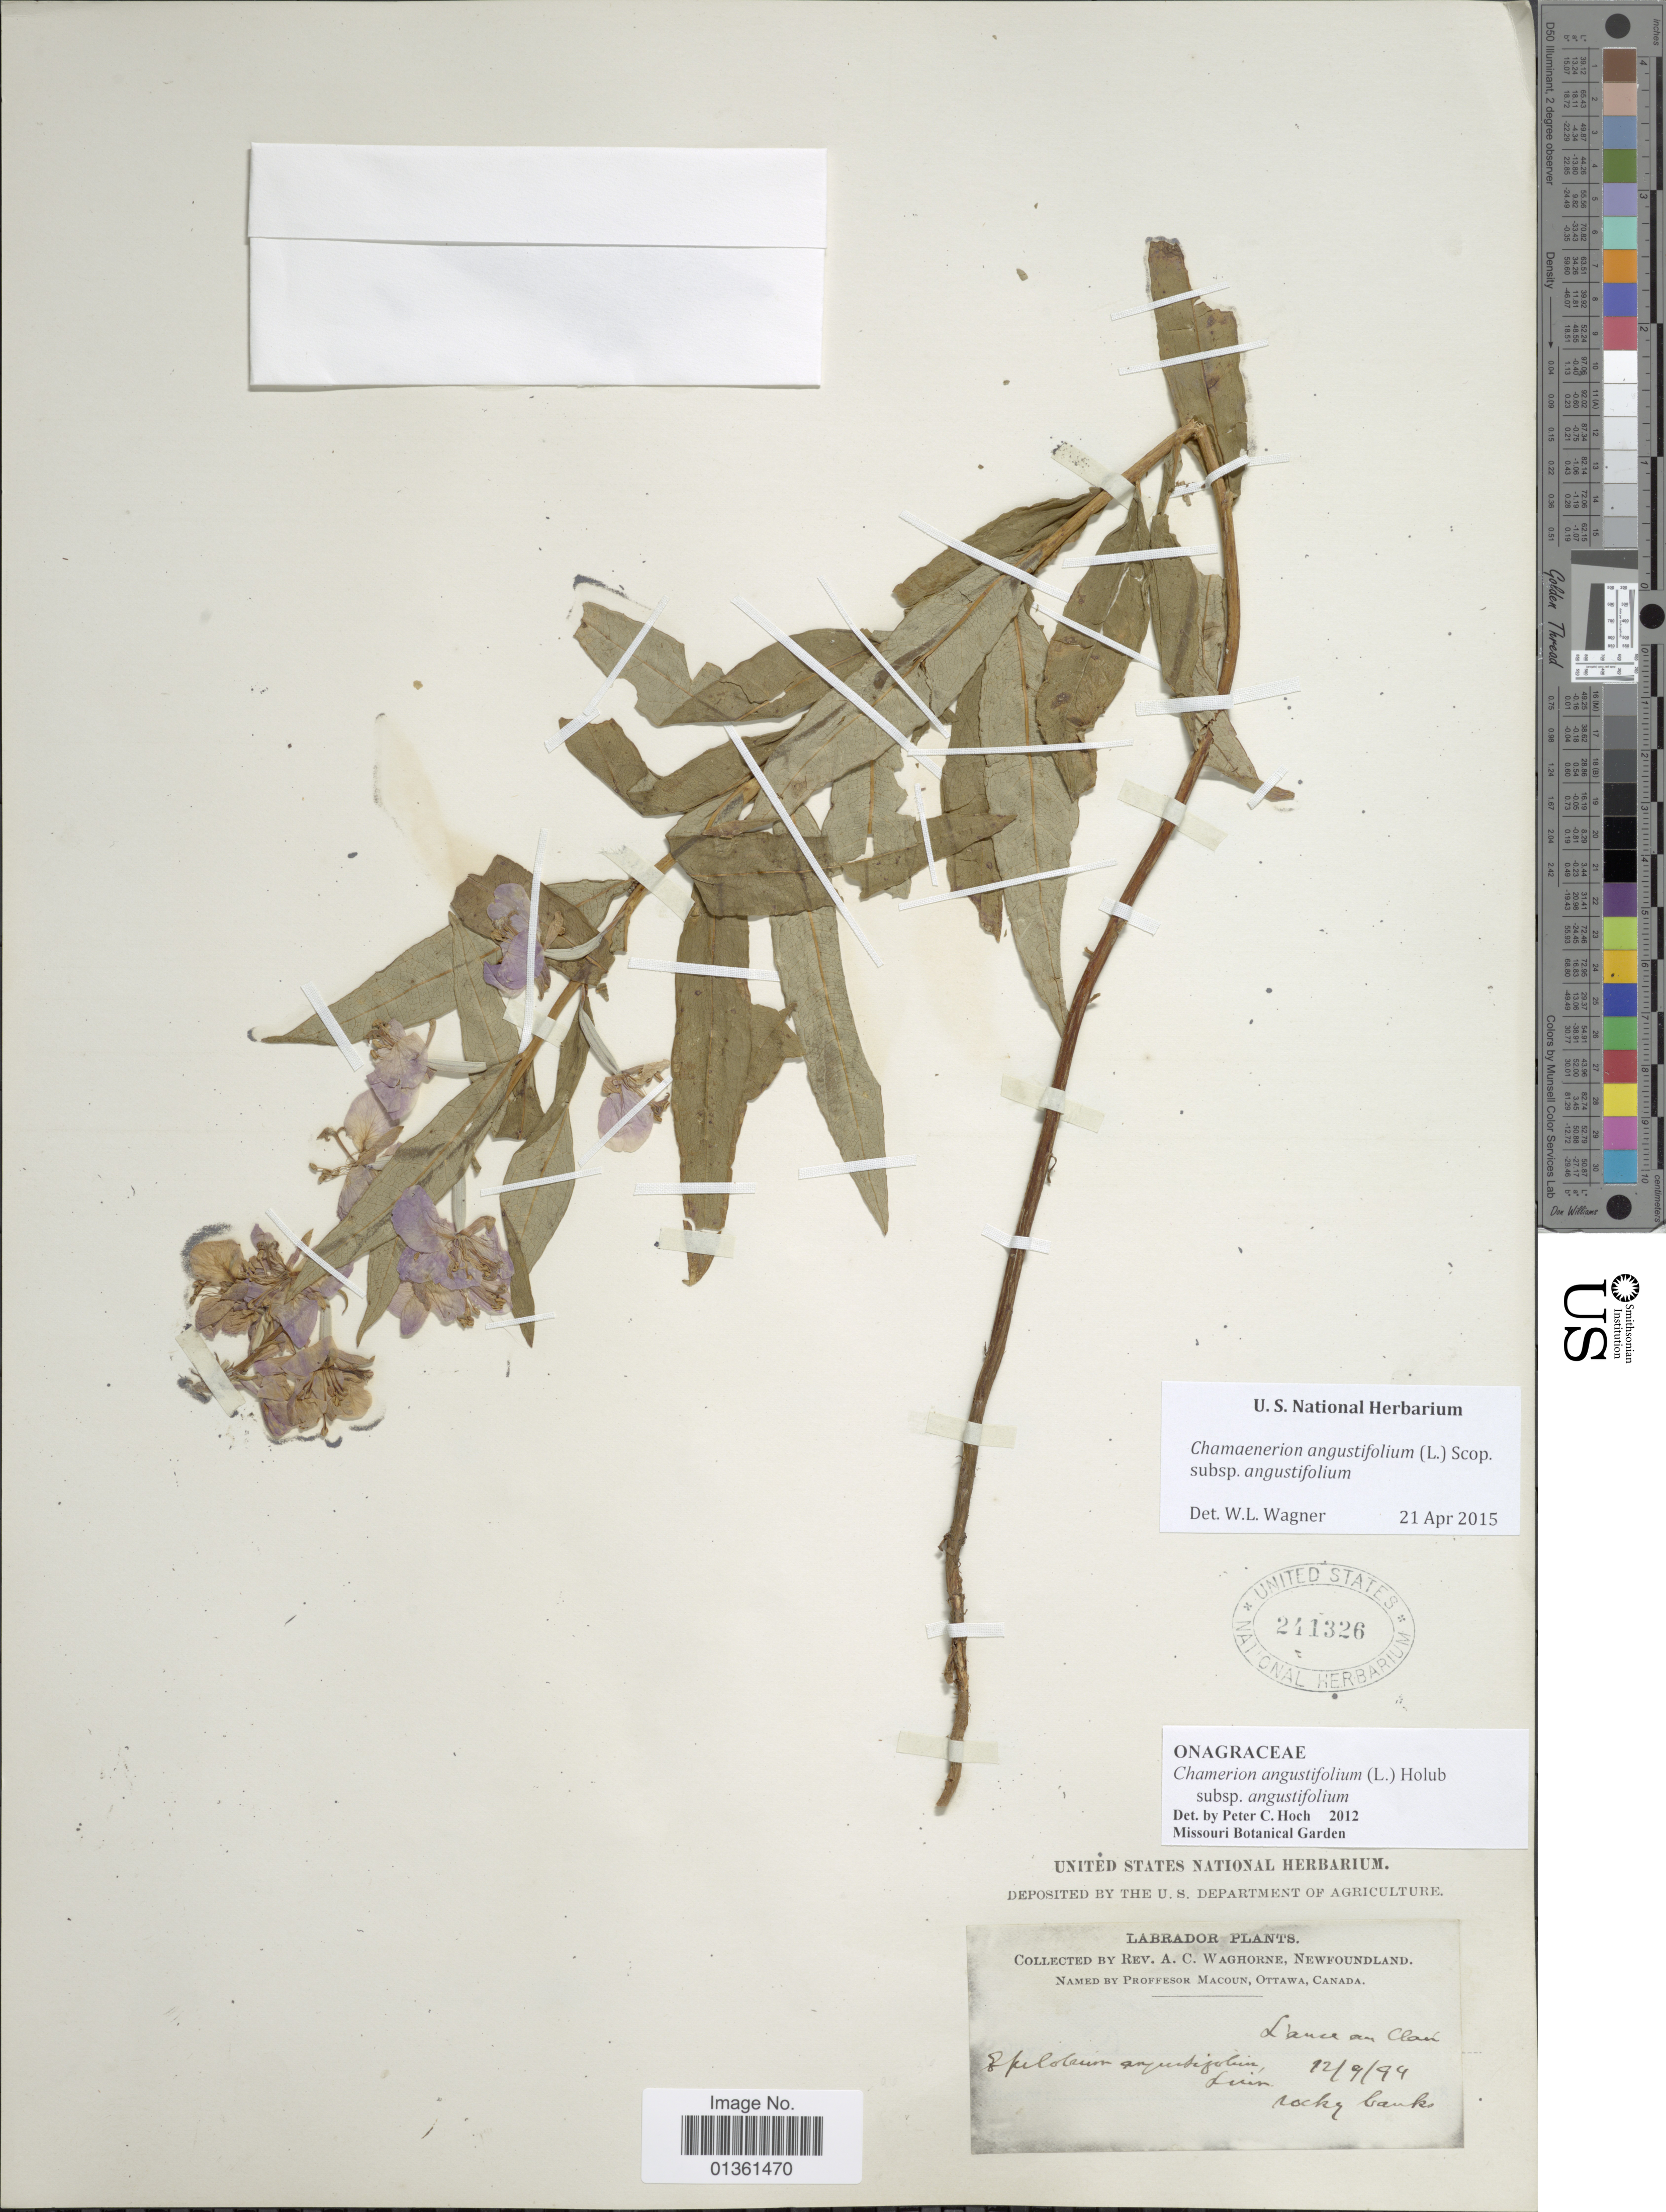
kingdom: Plantae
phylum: Tracheophyta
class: Magnoliopsida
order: Myrtales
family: Onagraceae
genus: Chamaenerion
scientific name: Chamaenerion angustifolium subsp. angustifolium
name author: (L.) Scop.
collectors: A. Waghorne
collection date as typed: Transcribed d/m/y: 22/9/94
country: Canada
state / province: Newfoundland and Labrador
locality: Labrador.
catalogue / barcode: US 241326